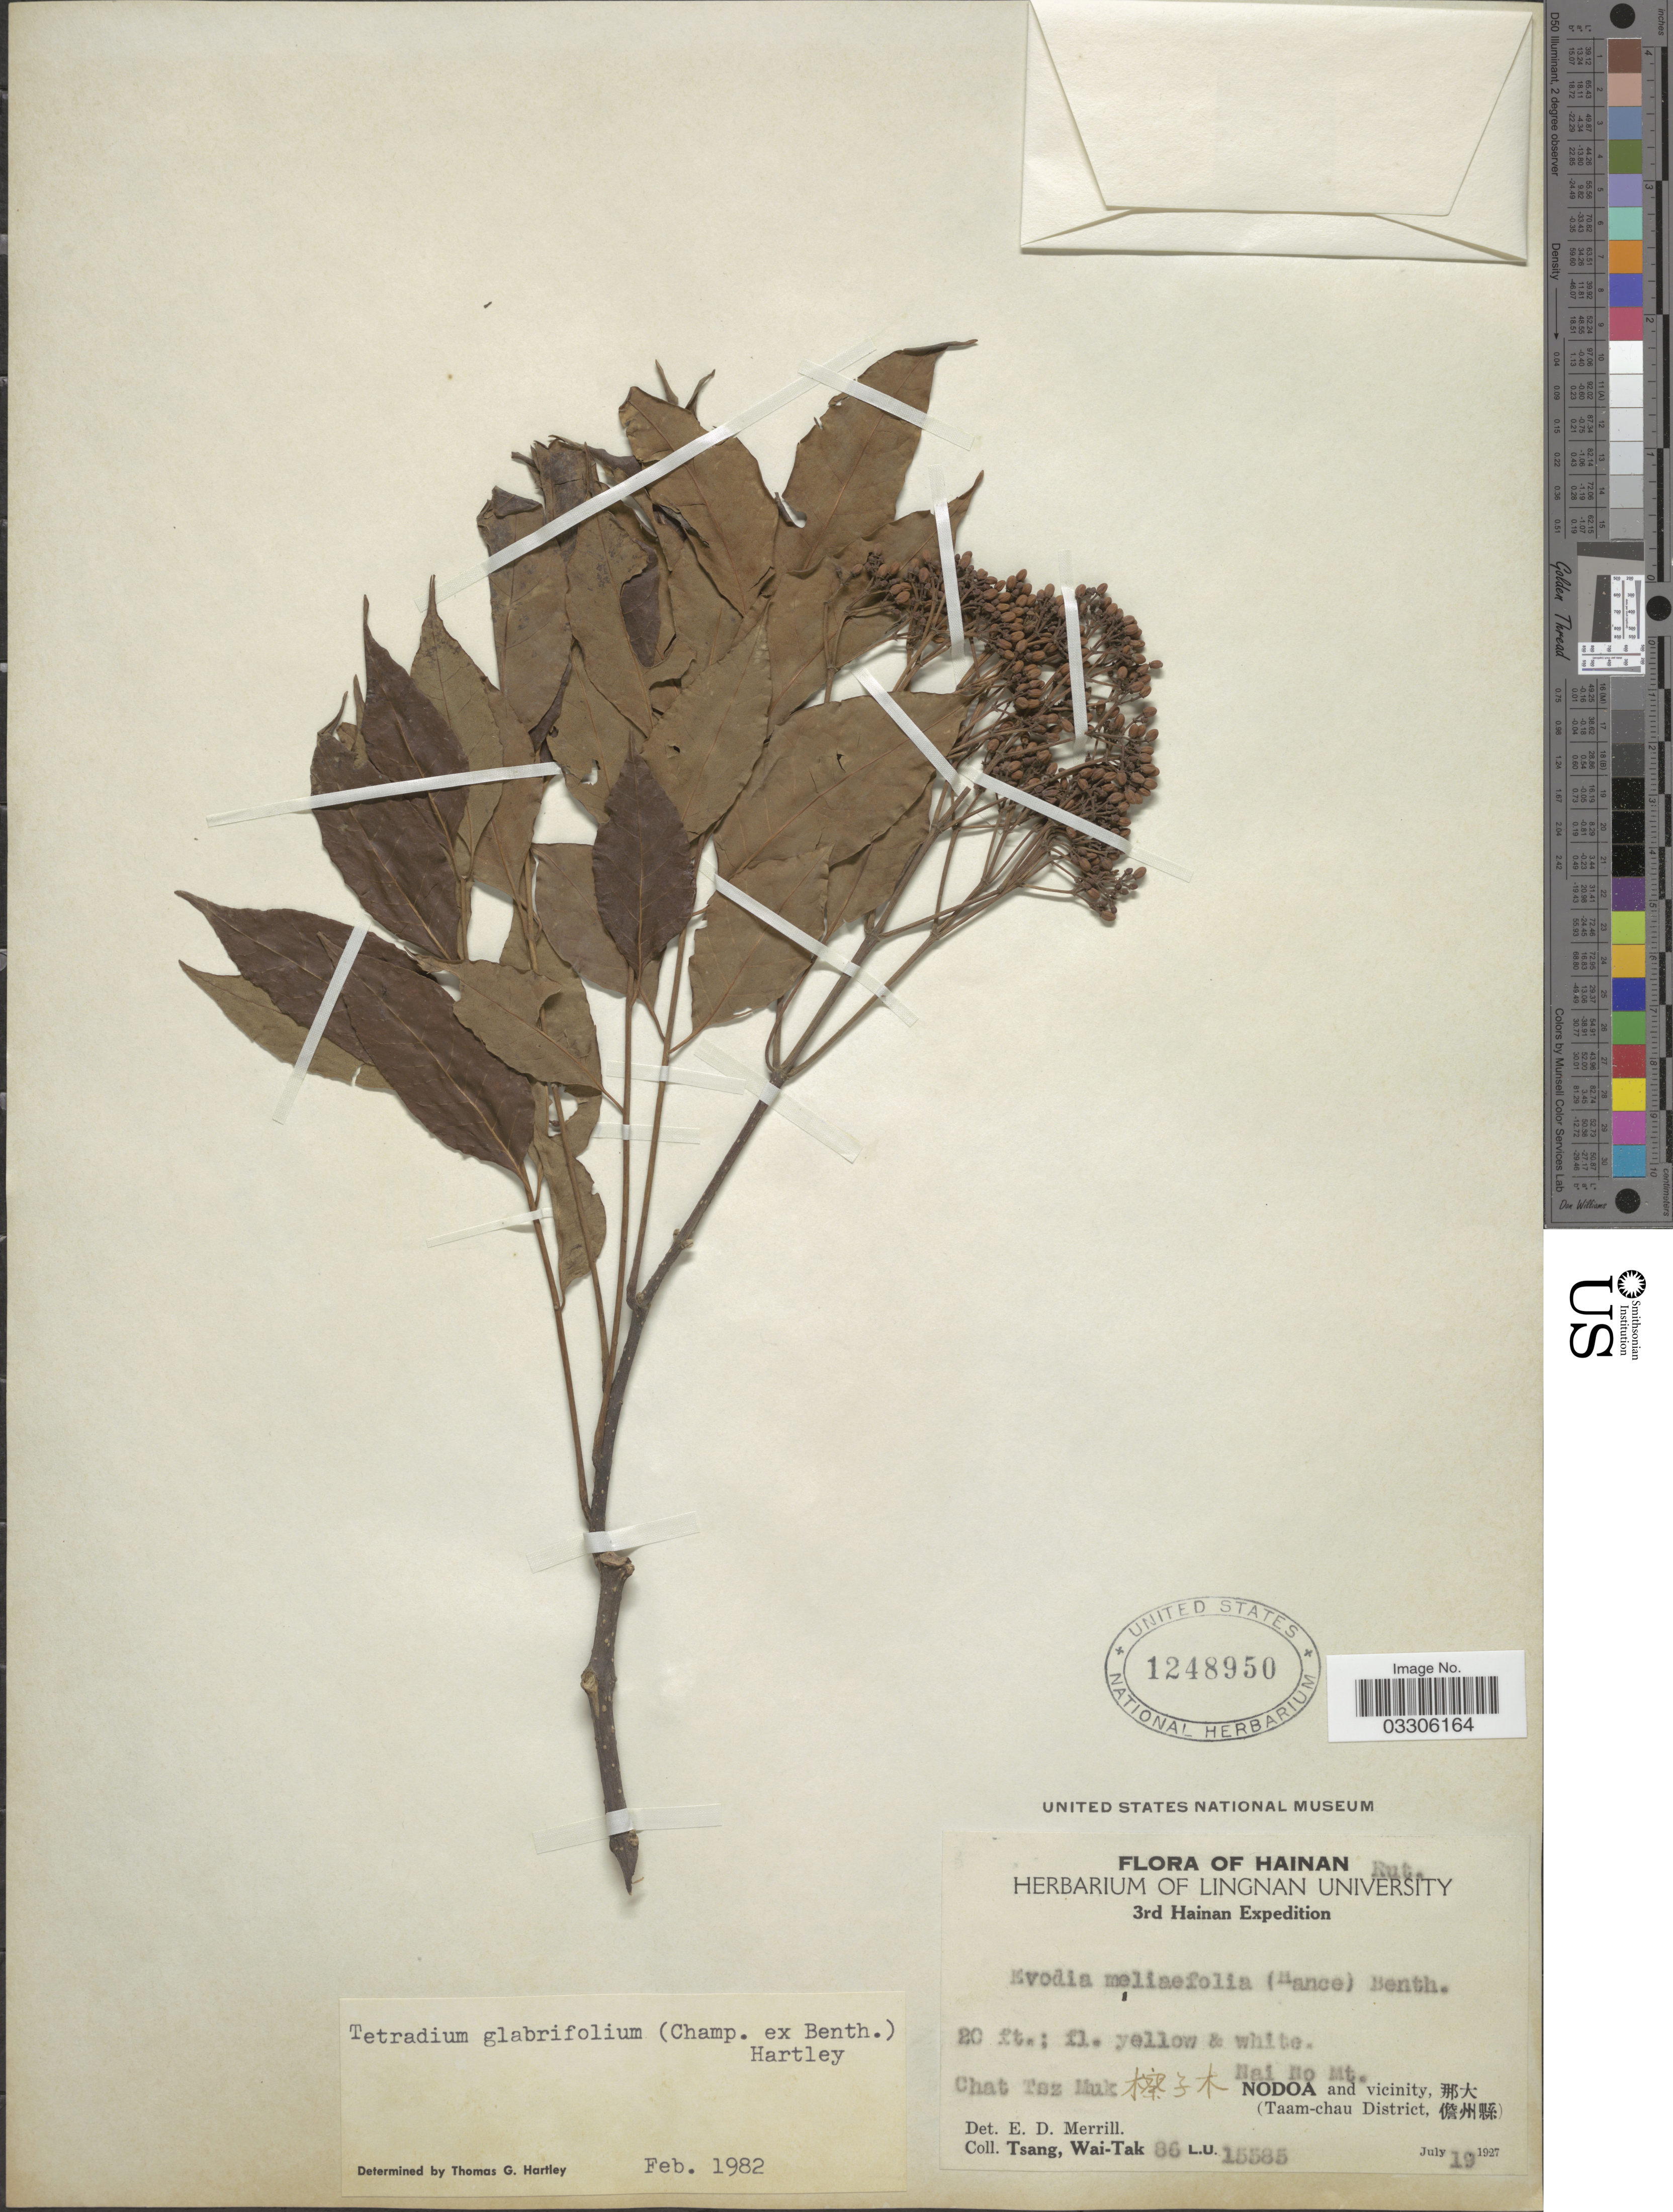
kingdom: Plantae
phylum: Tracheophyta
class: Magnoliopsida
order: Sapindales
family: Rutaceae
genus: Tetradium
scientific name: Tetradium glabrifolium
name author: (Champ. ex Benth.) T.G. Hartley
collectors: W. T. Tsang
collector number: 86L.U.15585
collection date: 1927-07-19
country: China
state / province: Hainan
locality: Nai No Mt. Chat Tsz Muk X. Nodoa and vicinity, X. (Taam-chau District, X).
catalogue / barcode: US 1248950